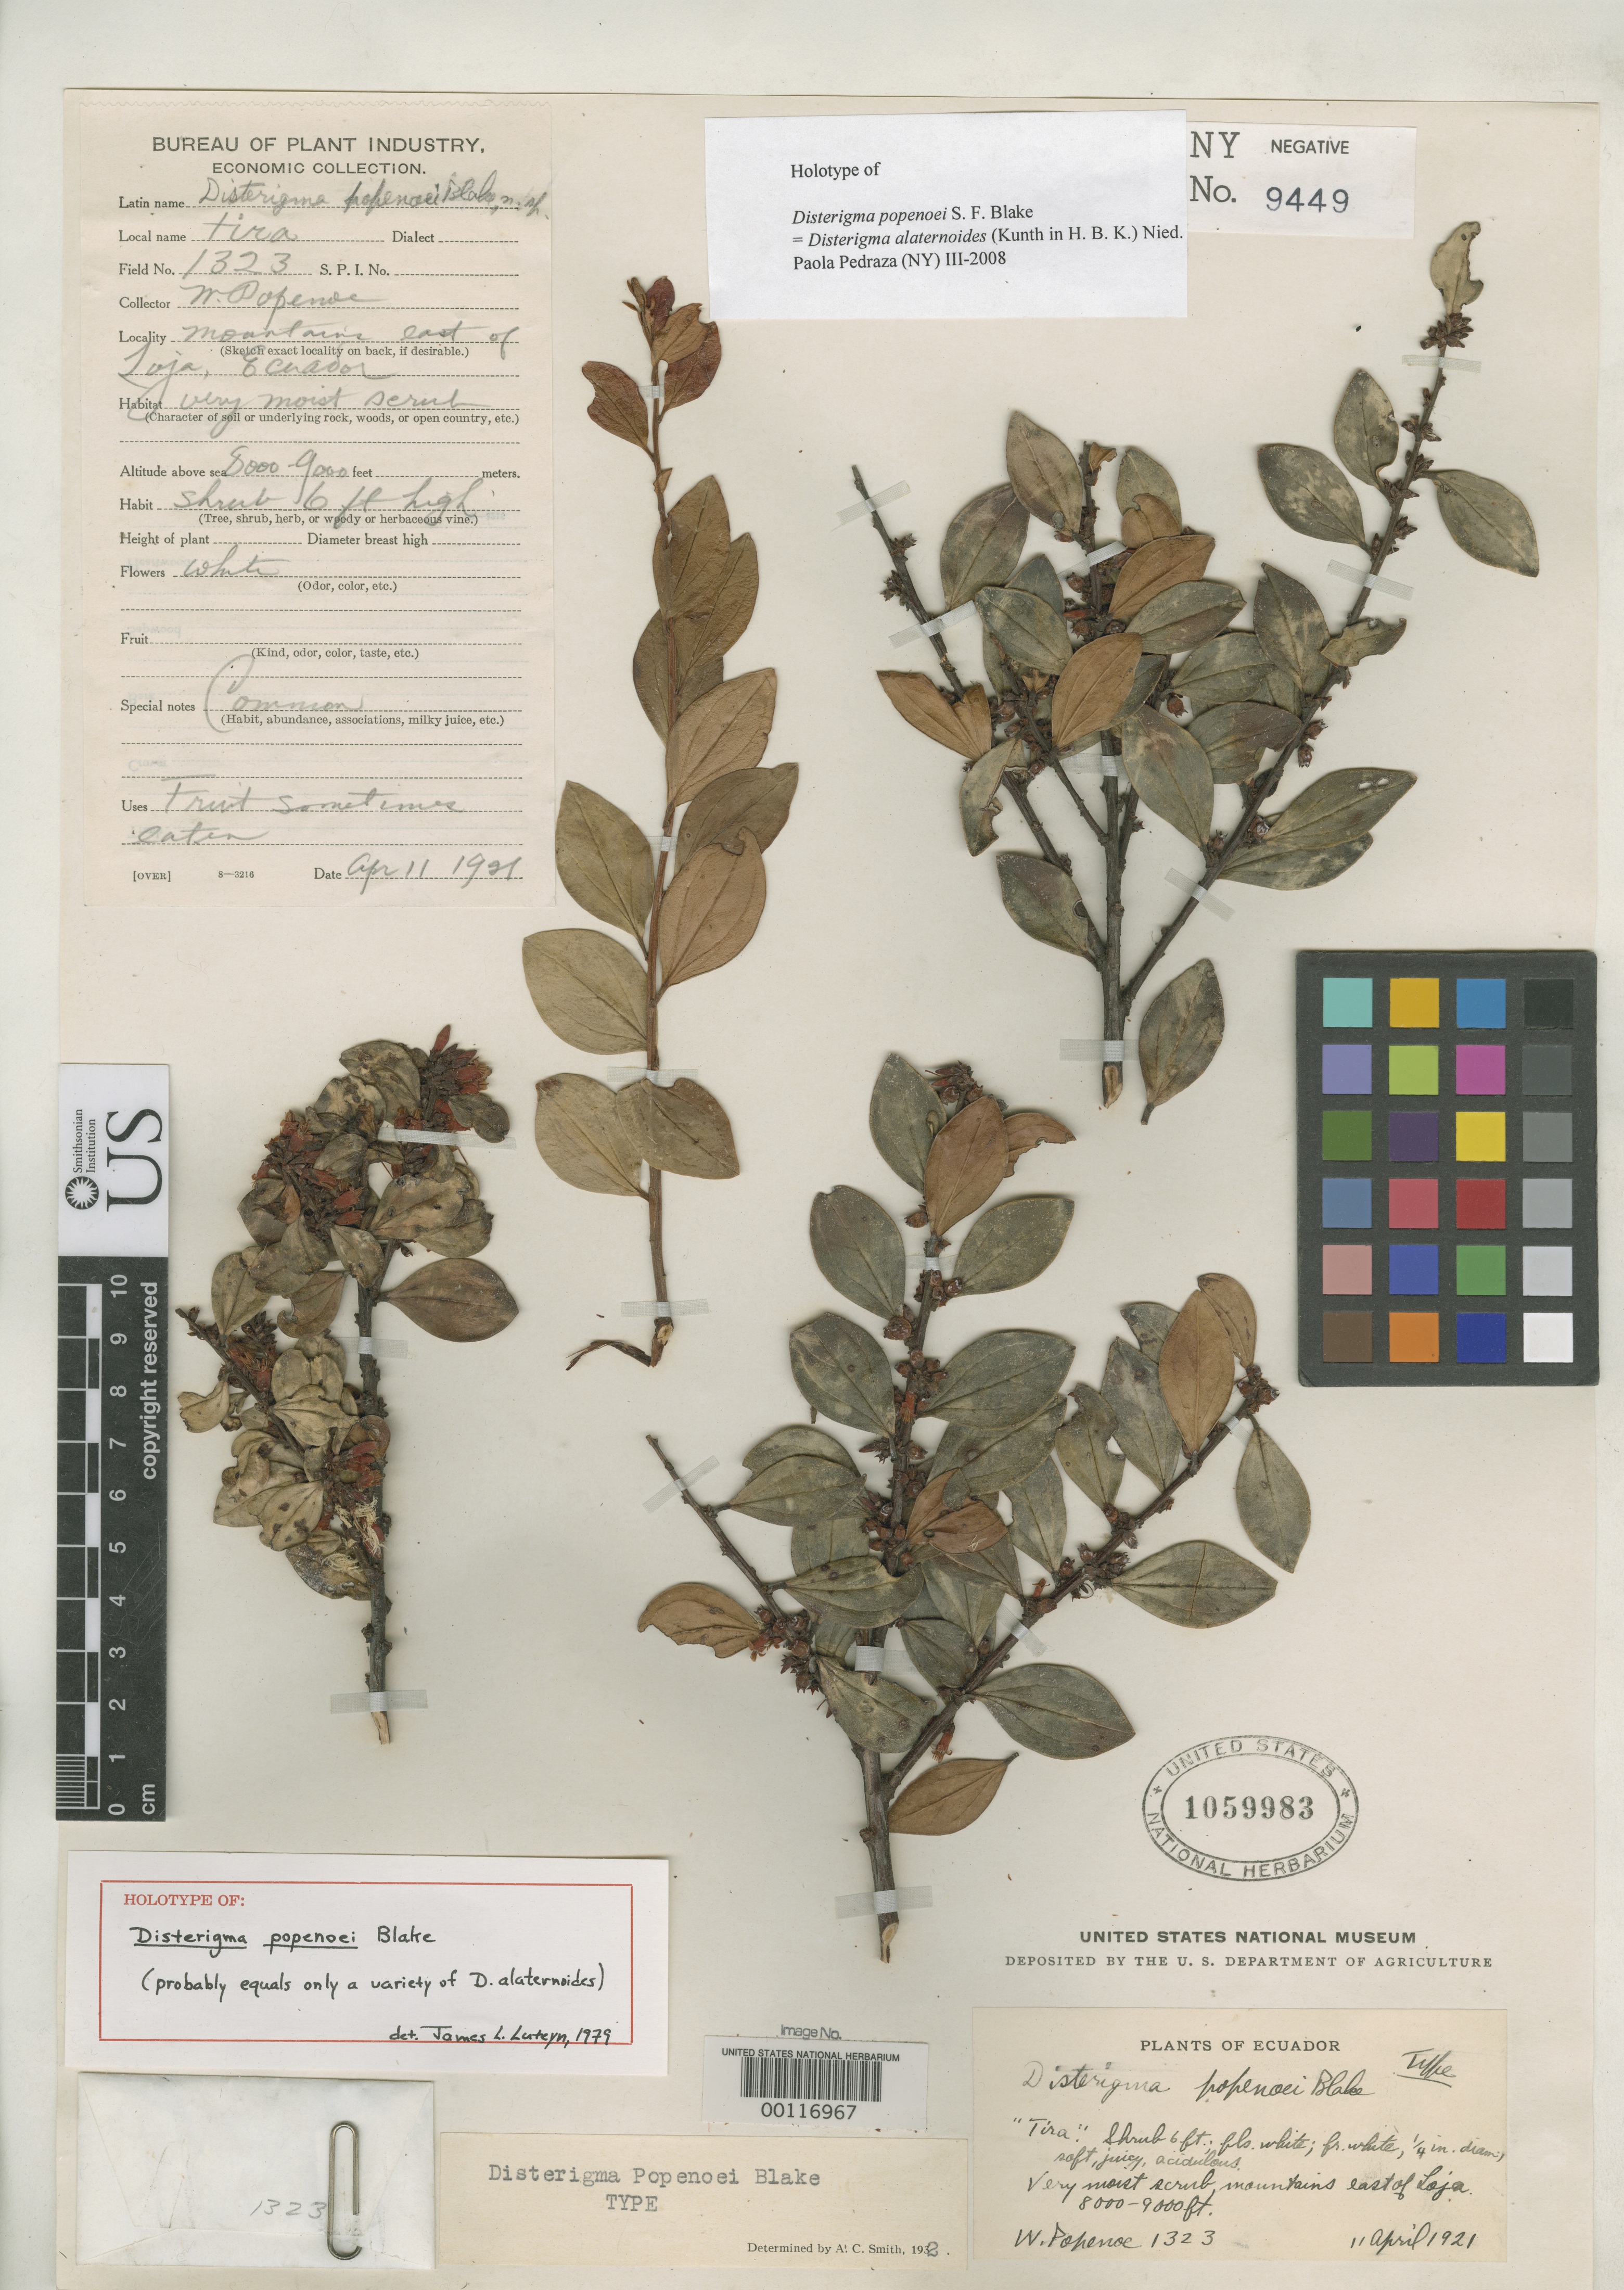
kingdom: Plantae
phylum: Tracheophyta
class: Magnoliopsida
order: Ericales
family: Ericaceae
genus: Disterigma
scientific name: Disterigma popenoei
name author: S.F. Blake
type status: Holotype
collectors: W. Popenoe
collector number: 1323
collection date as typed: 11 Apr 1921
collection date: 1921-04-11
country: Ecuador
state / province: Zamora-Chinchipe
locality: Cordillera de Zamora, E of Loja.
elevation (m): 2440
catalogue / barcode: US 1059983